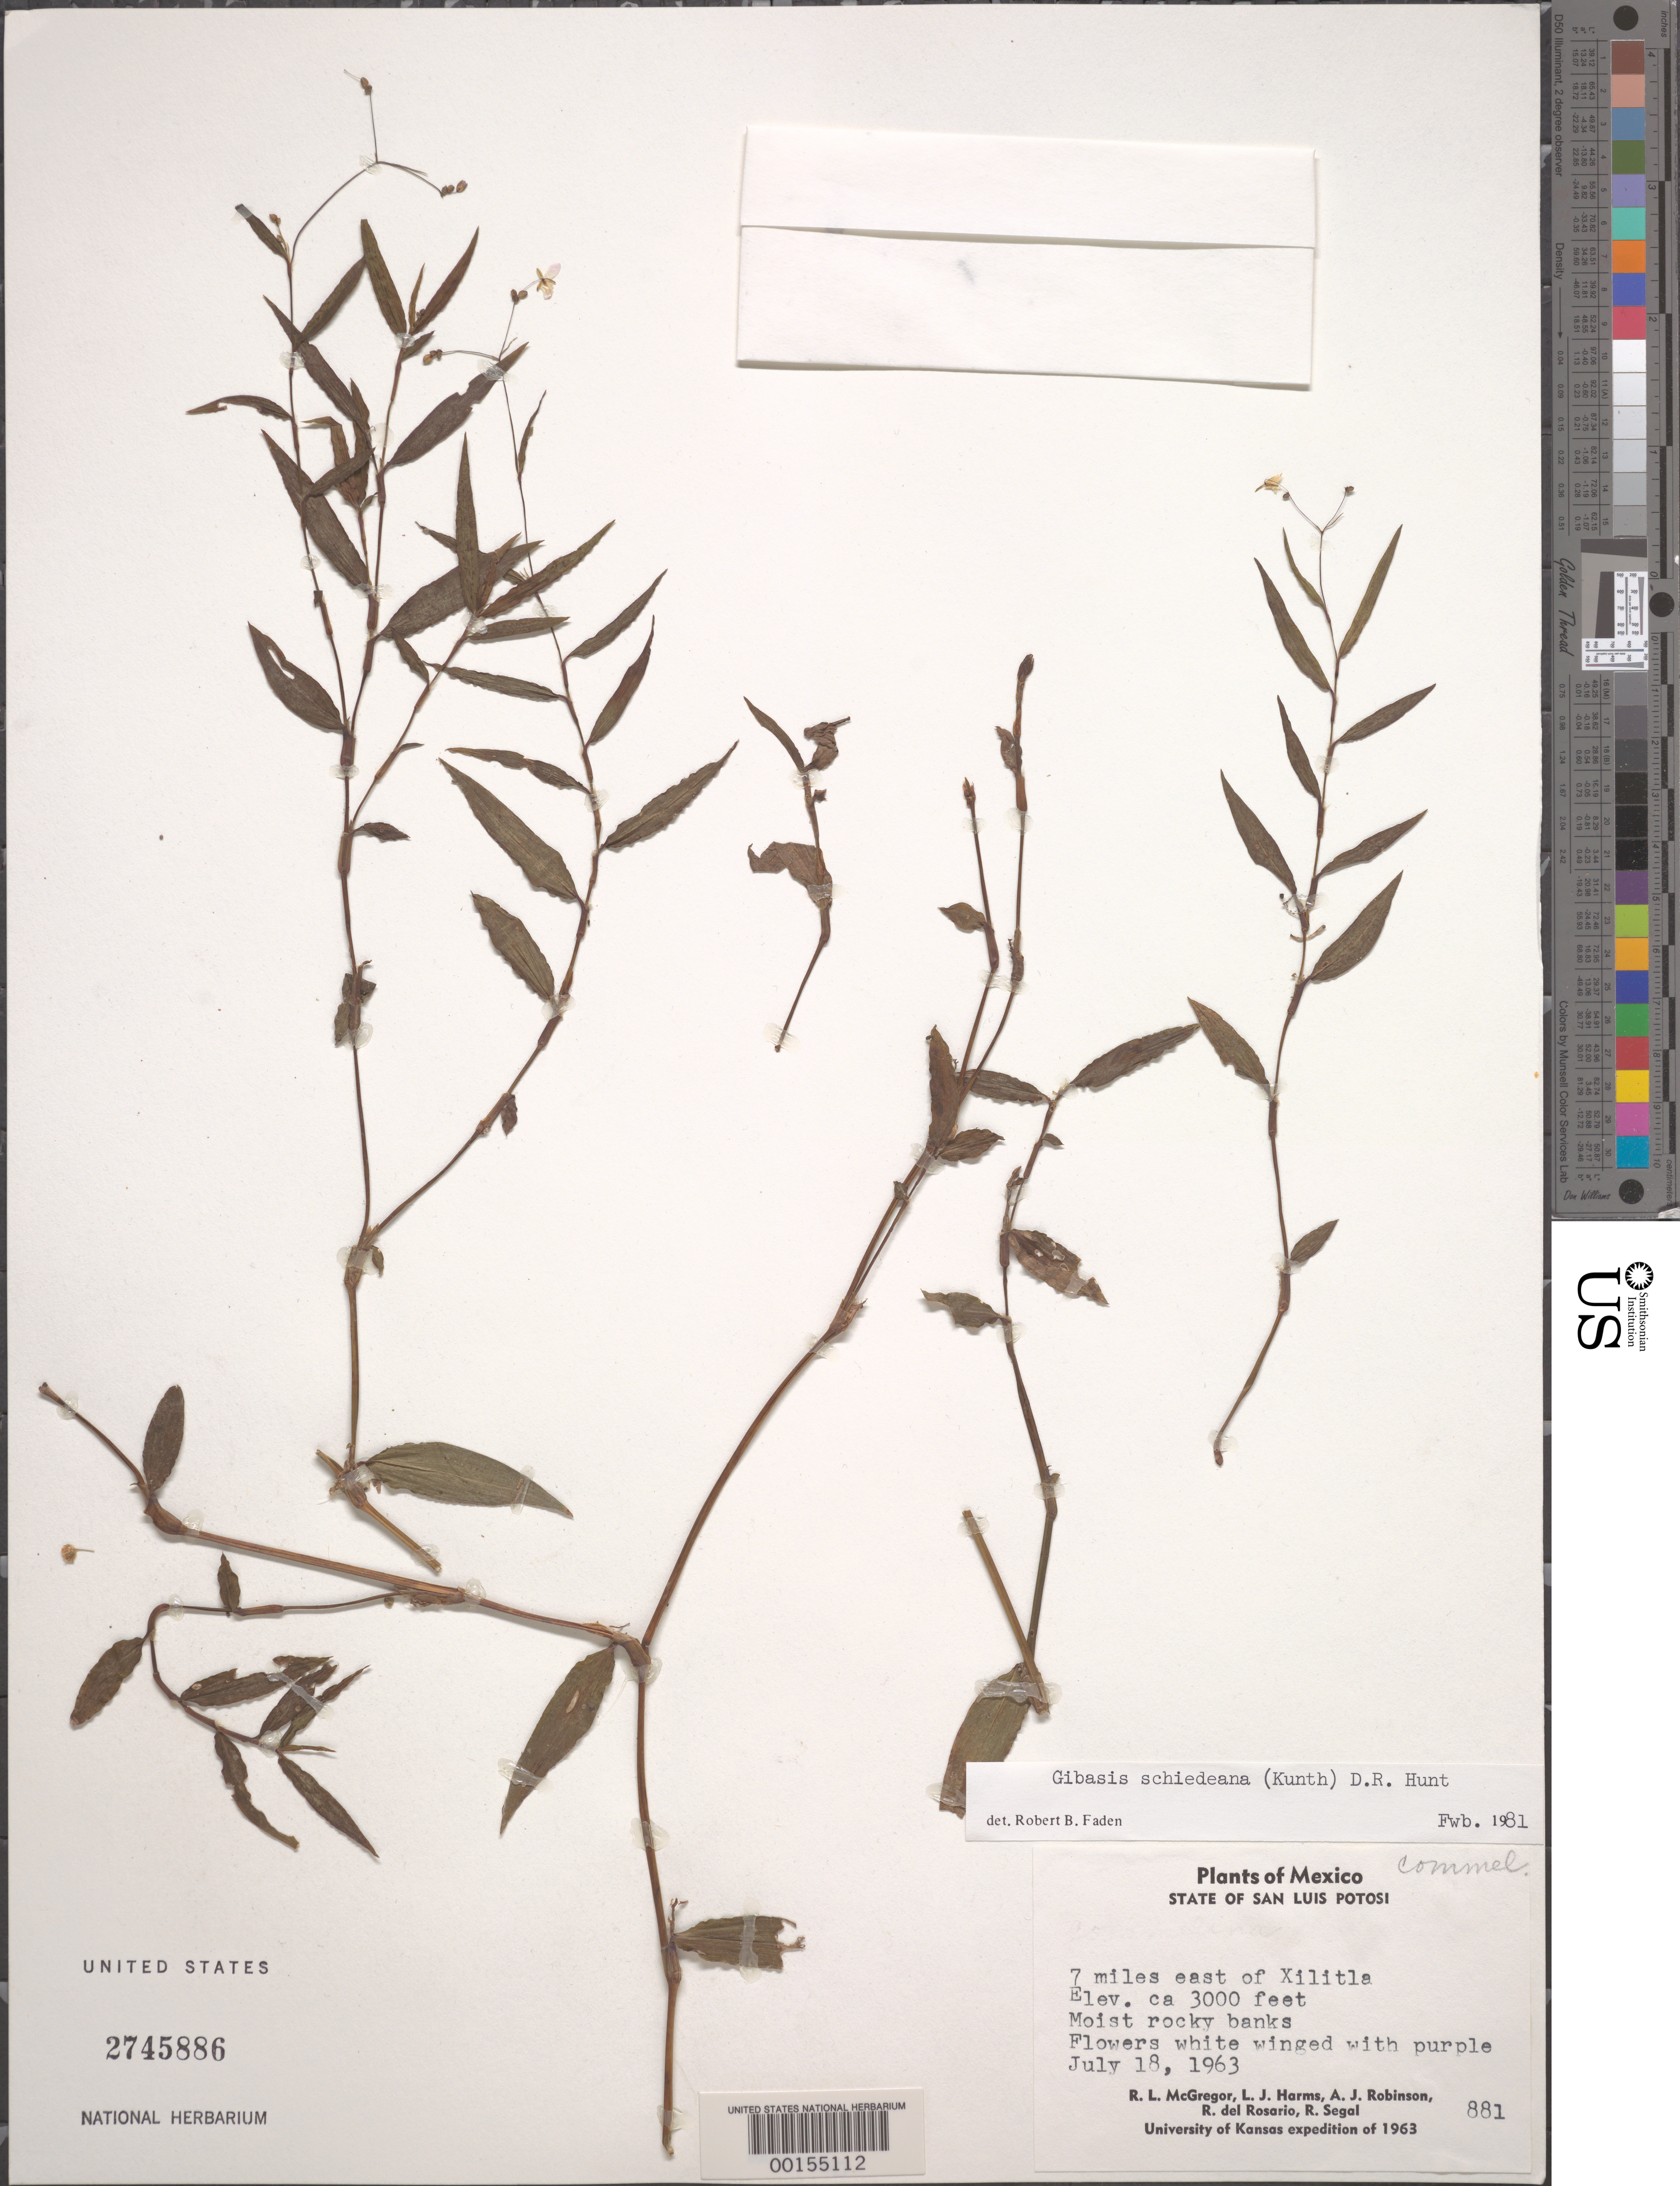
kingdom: Plantae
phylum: Tracheophyta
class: Liliopsida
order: Commelinales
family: Commelinaceae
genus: Gibasis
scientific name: Gibasis pellucida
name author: (M. Martens & Galeotti) D.R. Hunt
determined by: Faden, Robert B., (US), Smithsonian Institution - National Museum of Natural History (UNITED STATES)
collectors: R. L. McGregor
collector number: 881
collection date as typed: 18 Jul 1963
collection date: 1963-07-18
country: Mexico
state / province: San Luis Potosí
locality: E of Xilitla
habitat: Moist rocky banks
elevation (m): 915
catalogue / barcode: US 2745886